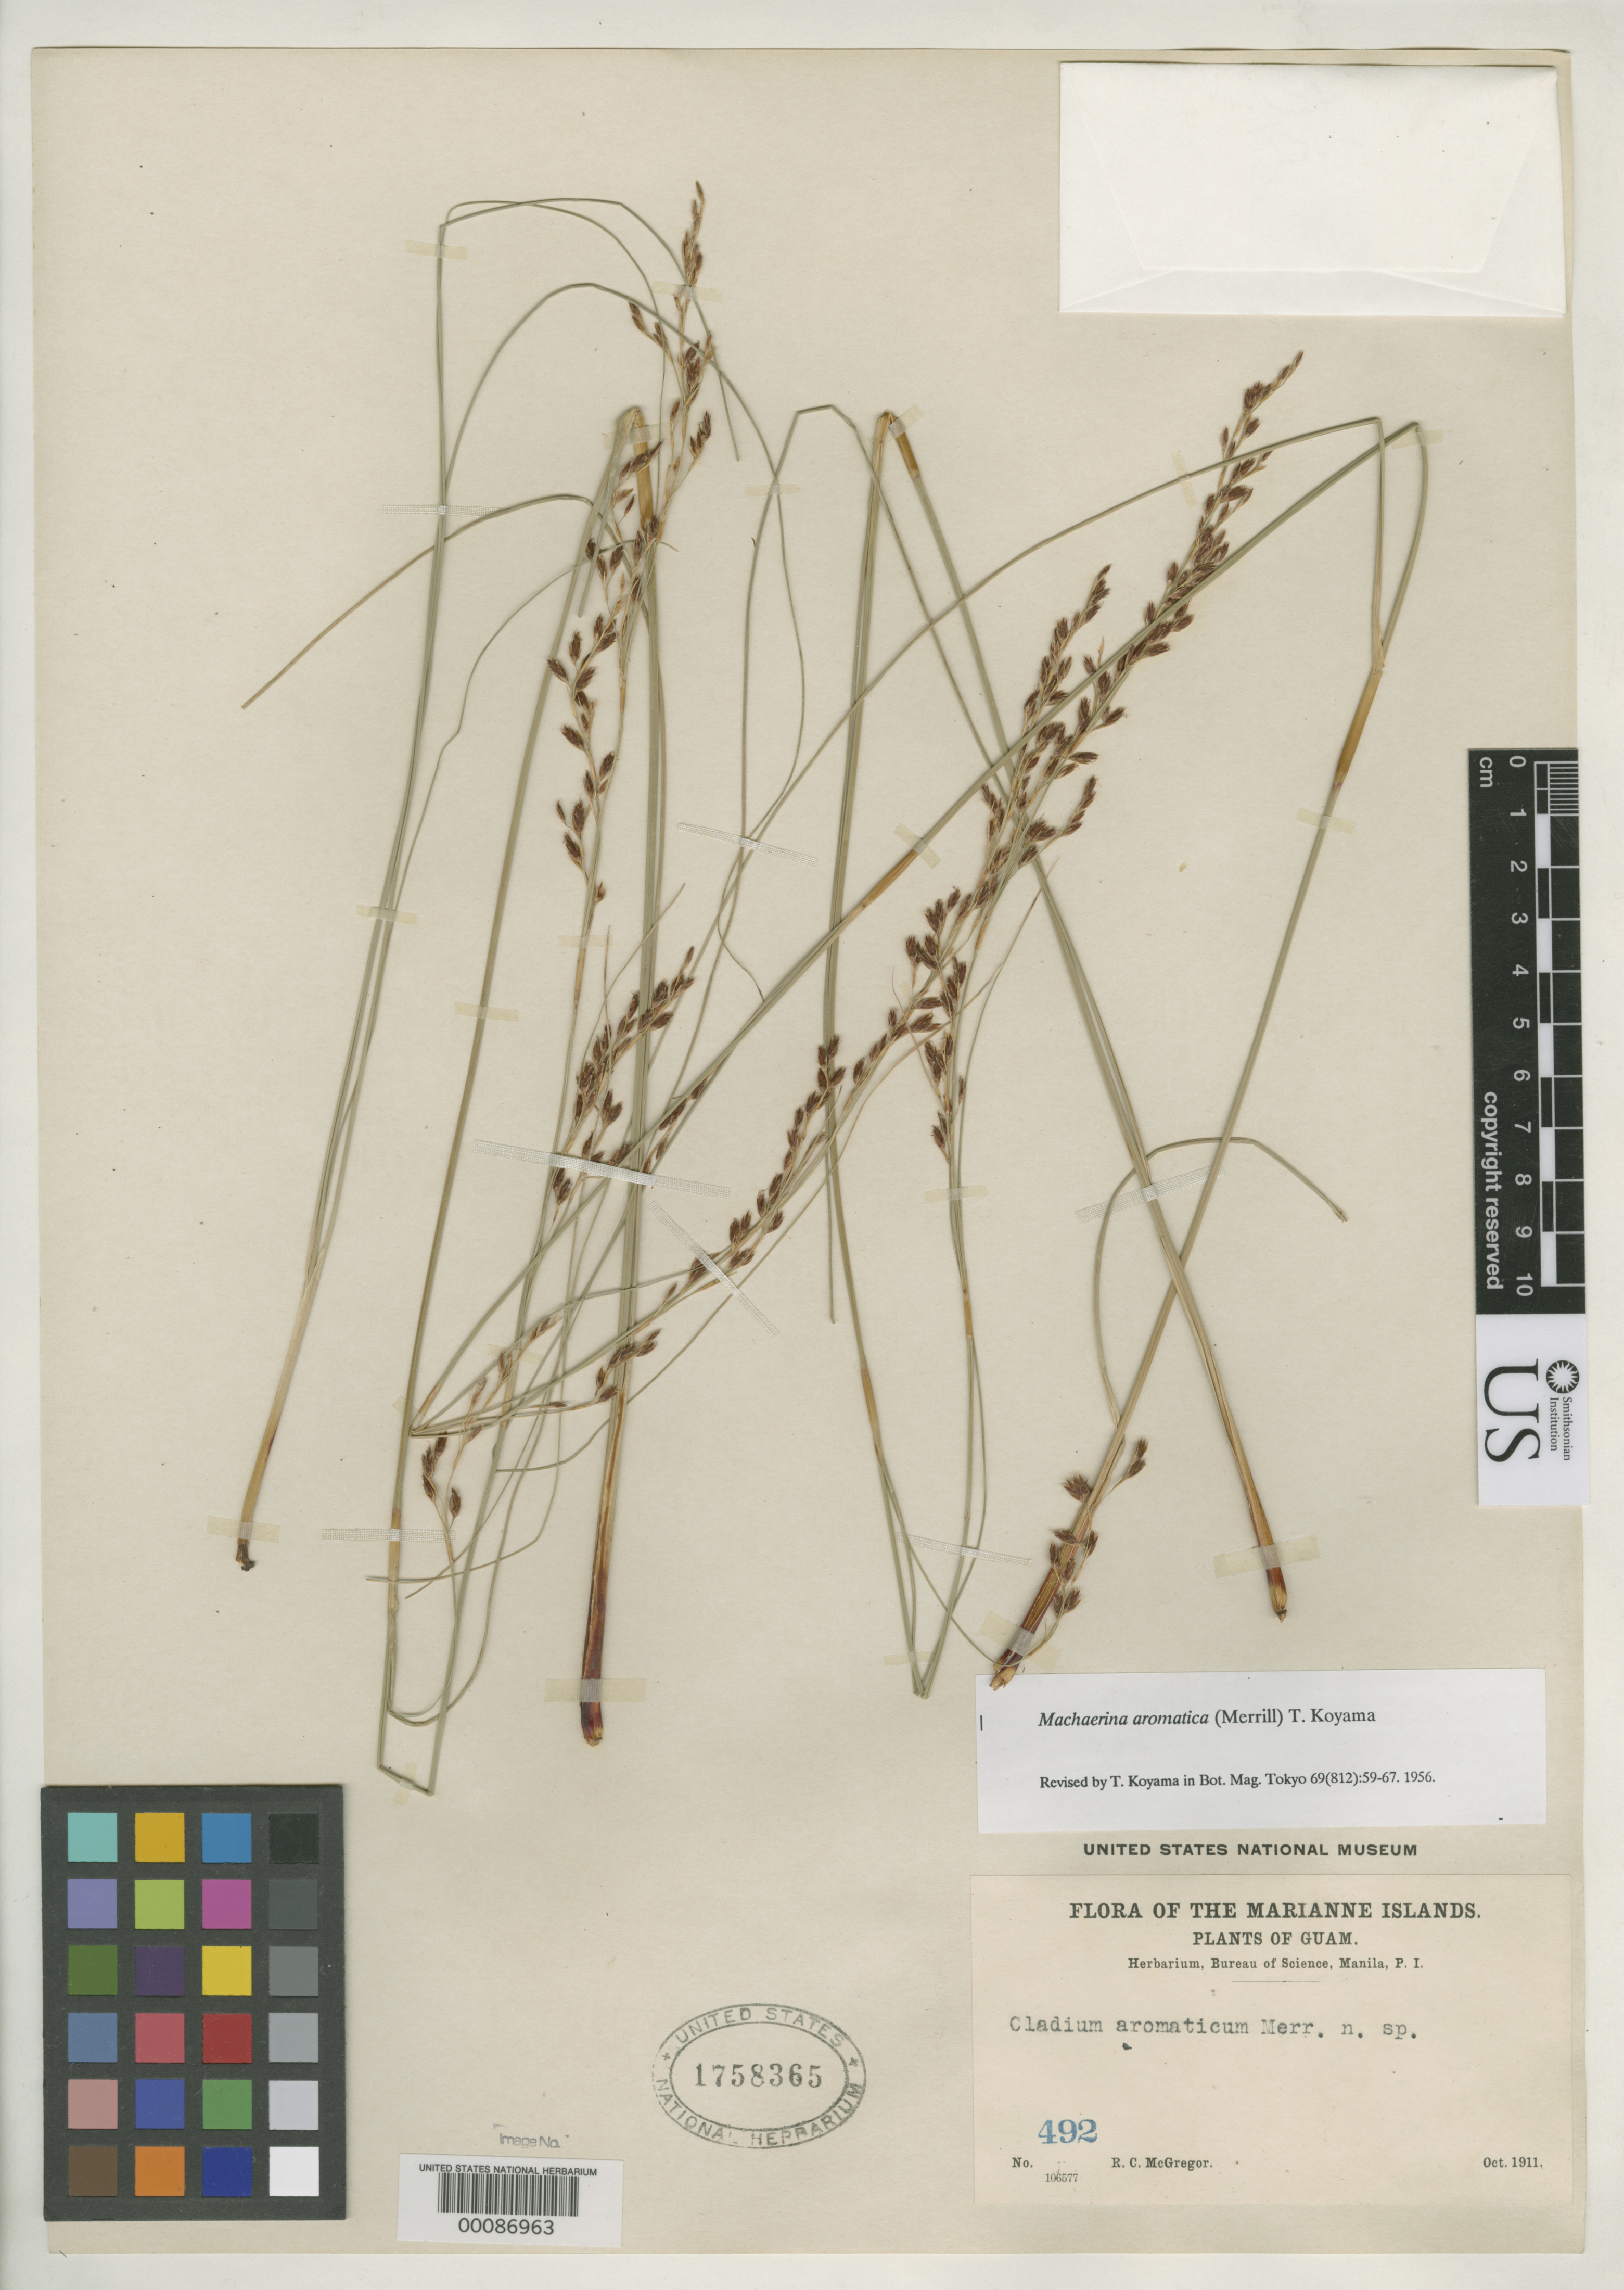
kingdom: Plantae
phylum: Tracheophyta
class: Liliopsida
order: Poales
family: Cyperaceae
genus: Cladium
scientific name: Cladium aromaticum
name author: Merr.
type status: Isotype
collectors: R. C. McGregor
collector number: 492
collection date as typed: Oct 1911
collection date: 1911-10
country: Guam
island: Guam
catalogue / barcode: US 1758365